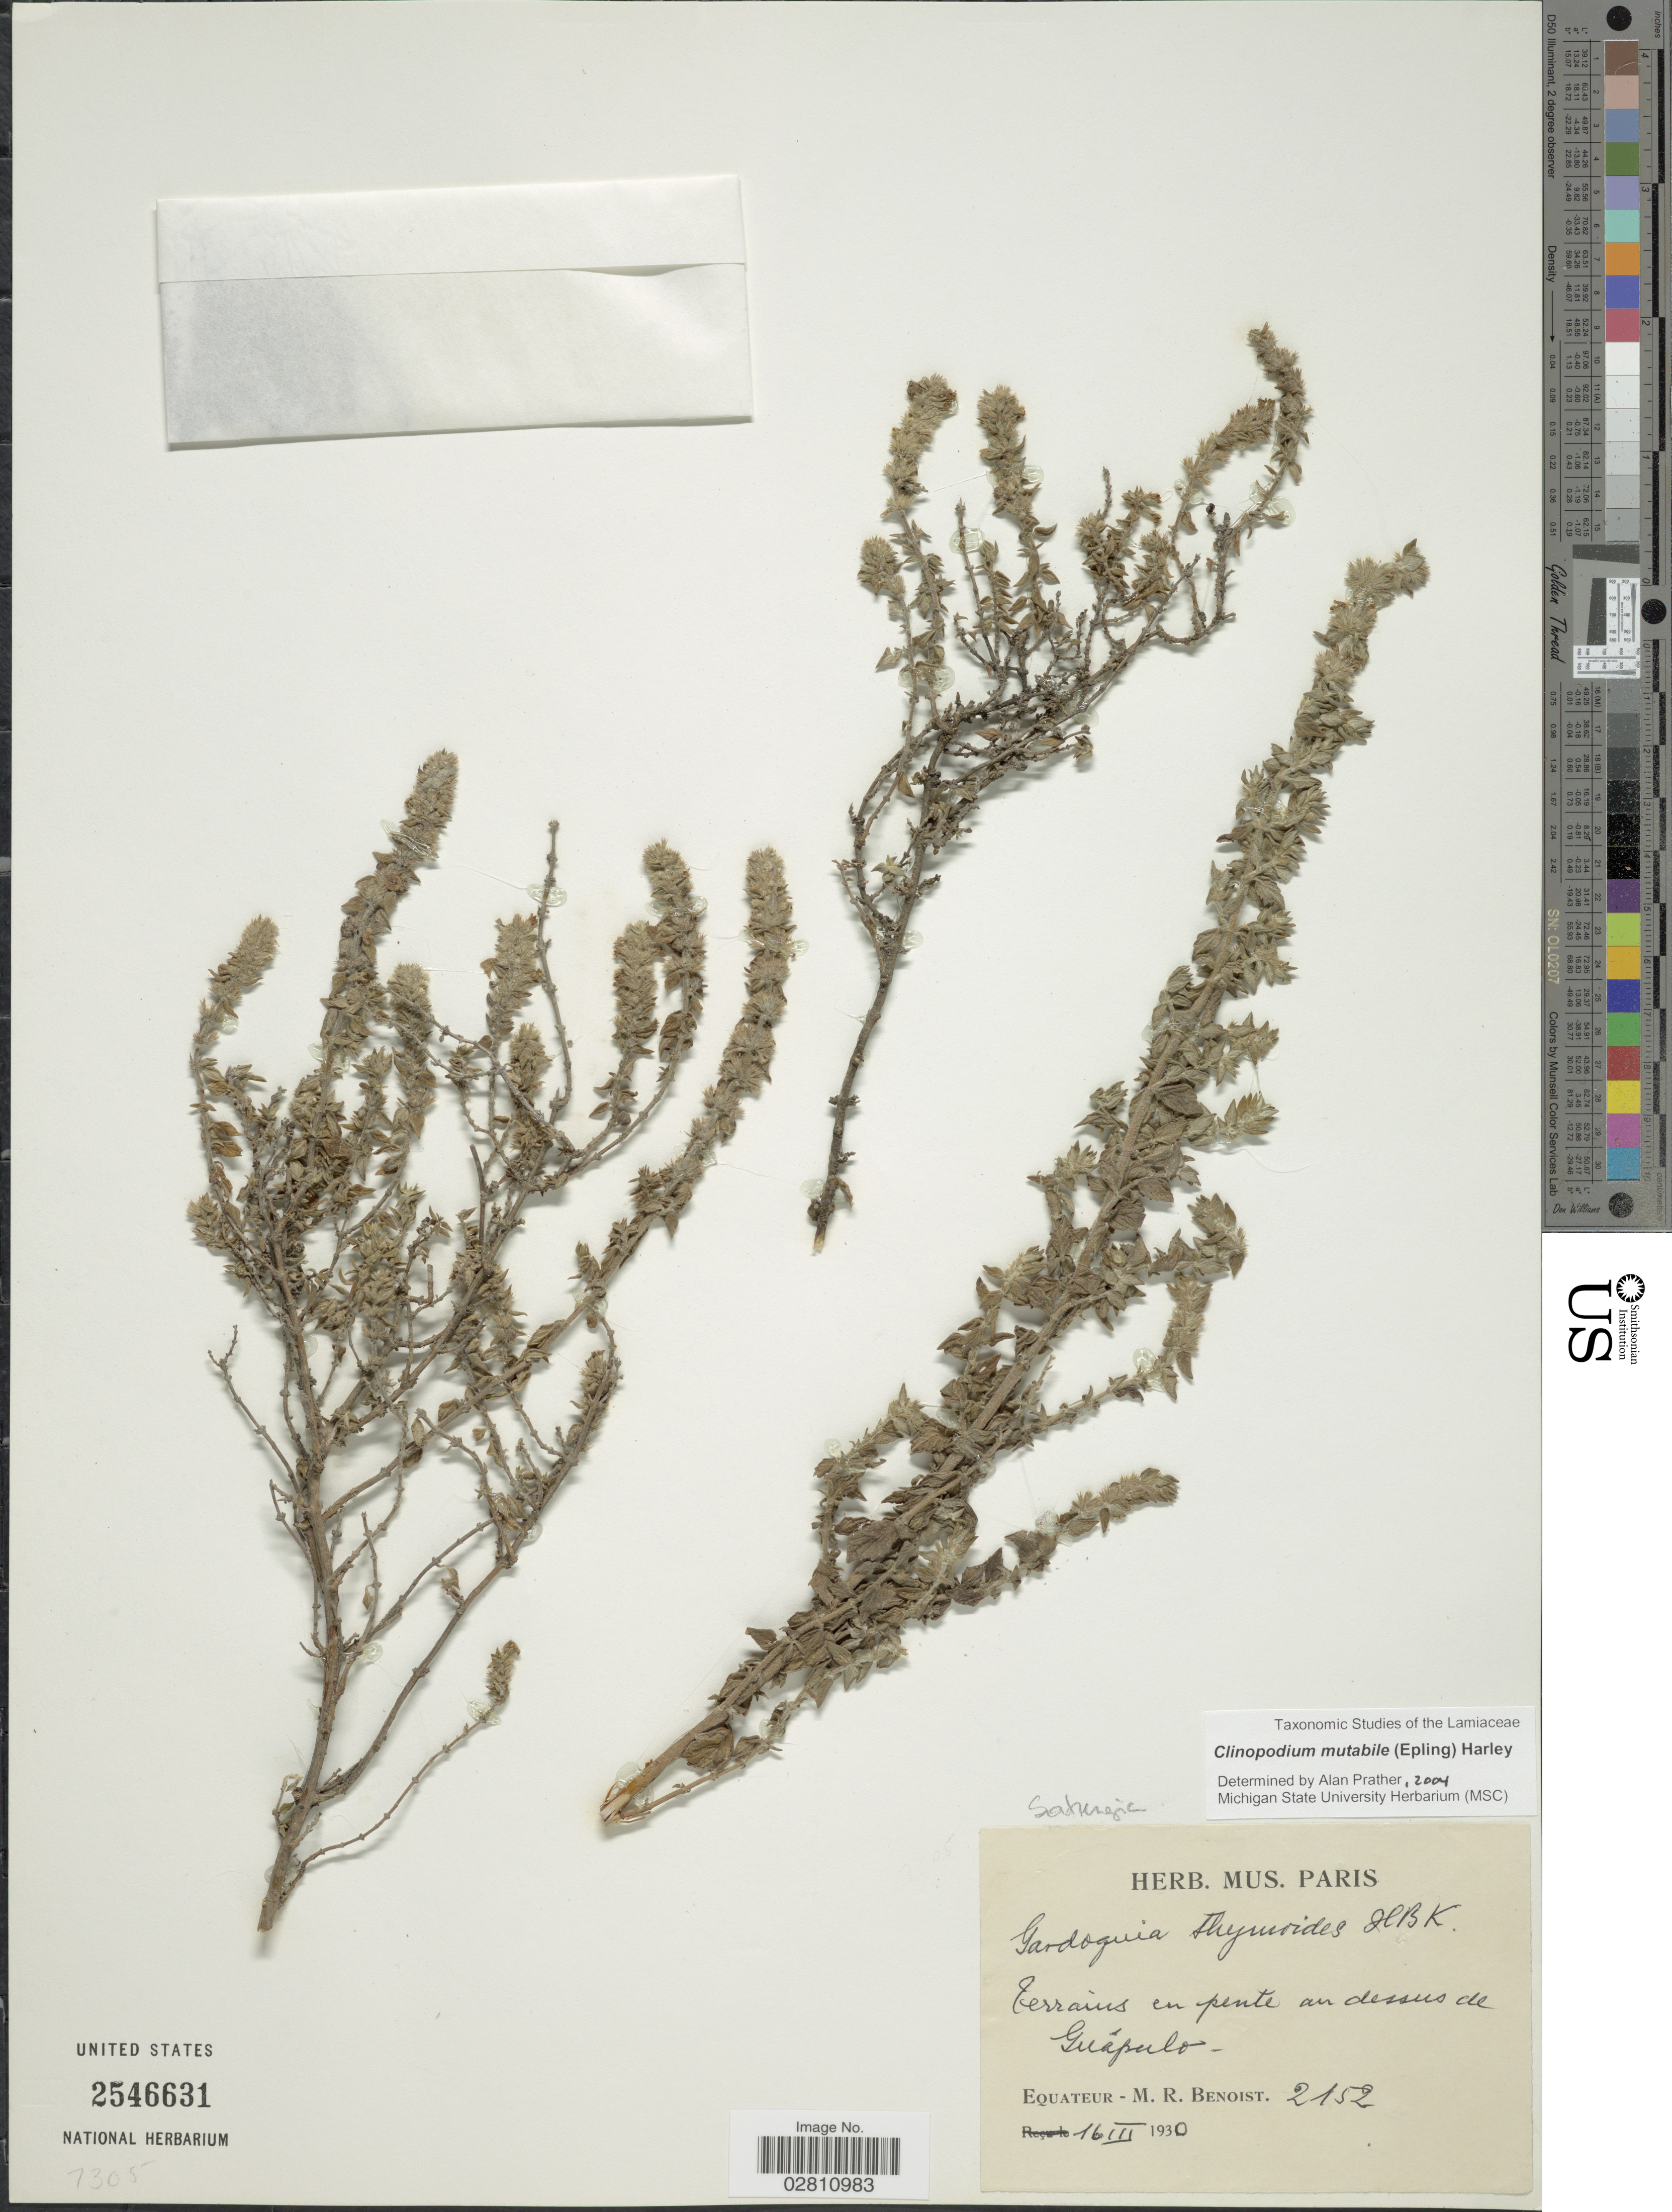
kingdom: Plantae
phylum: Tracheophyta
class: Magnoliopsida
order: Lamiales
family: Lamiaceae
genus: Clinopodium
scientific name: Clinopodium mutabile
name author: (Epling) Harley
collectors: M. Benoist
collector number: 2152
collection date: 1930-03-16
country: Ecuador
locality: Terrains en pente au dessus de Guápulo - Equateur.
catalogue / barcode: US 2546631